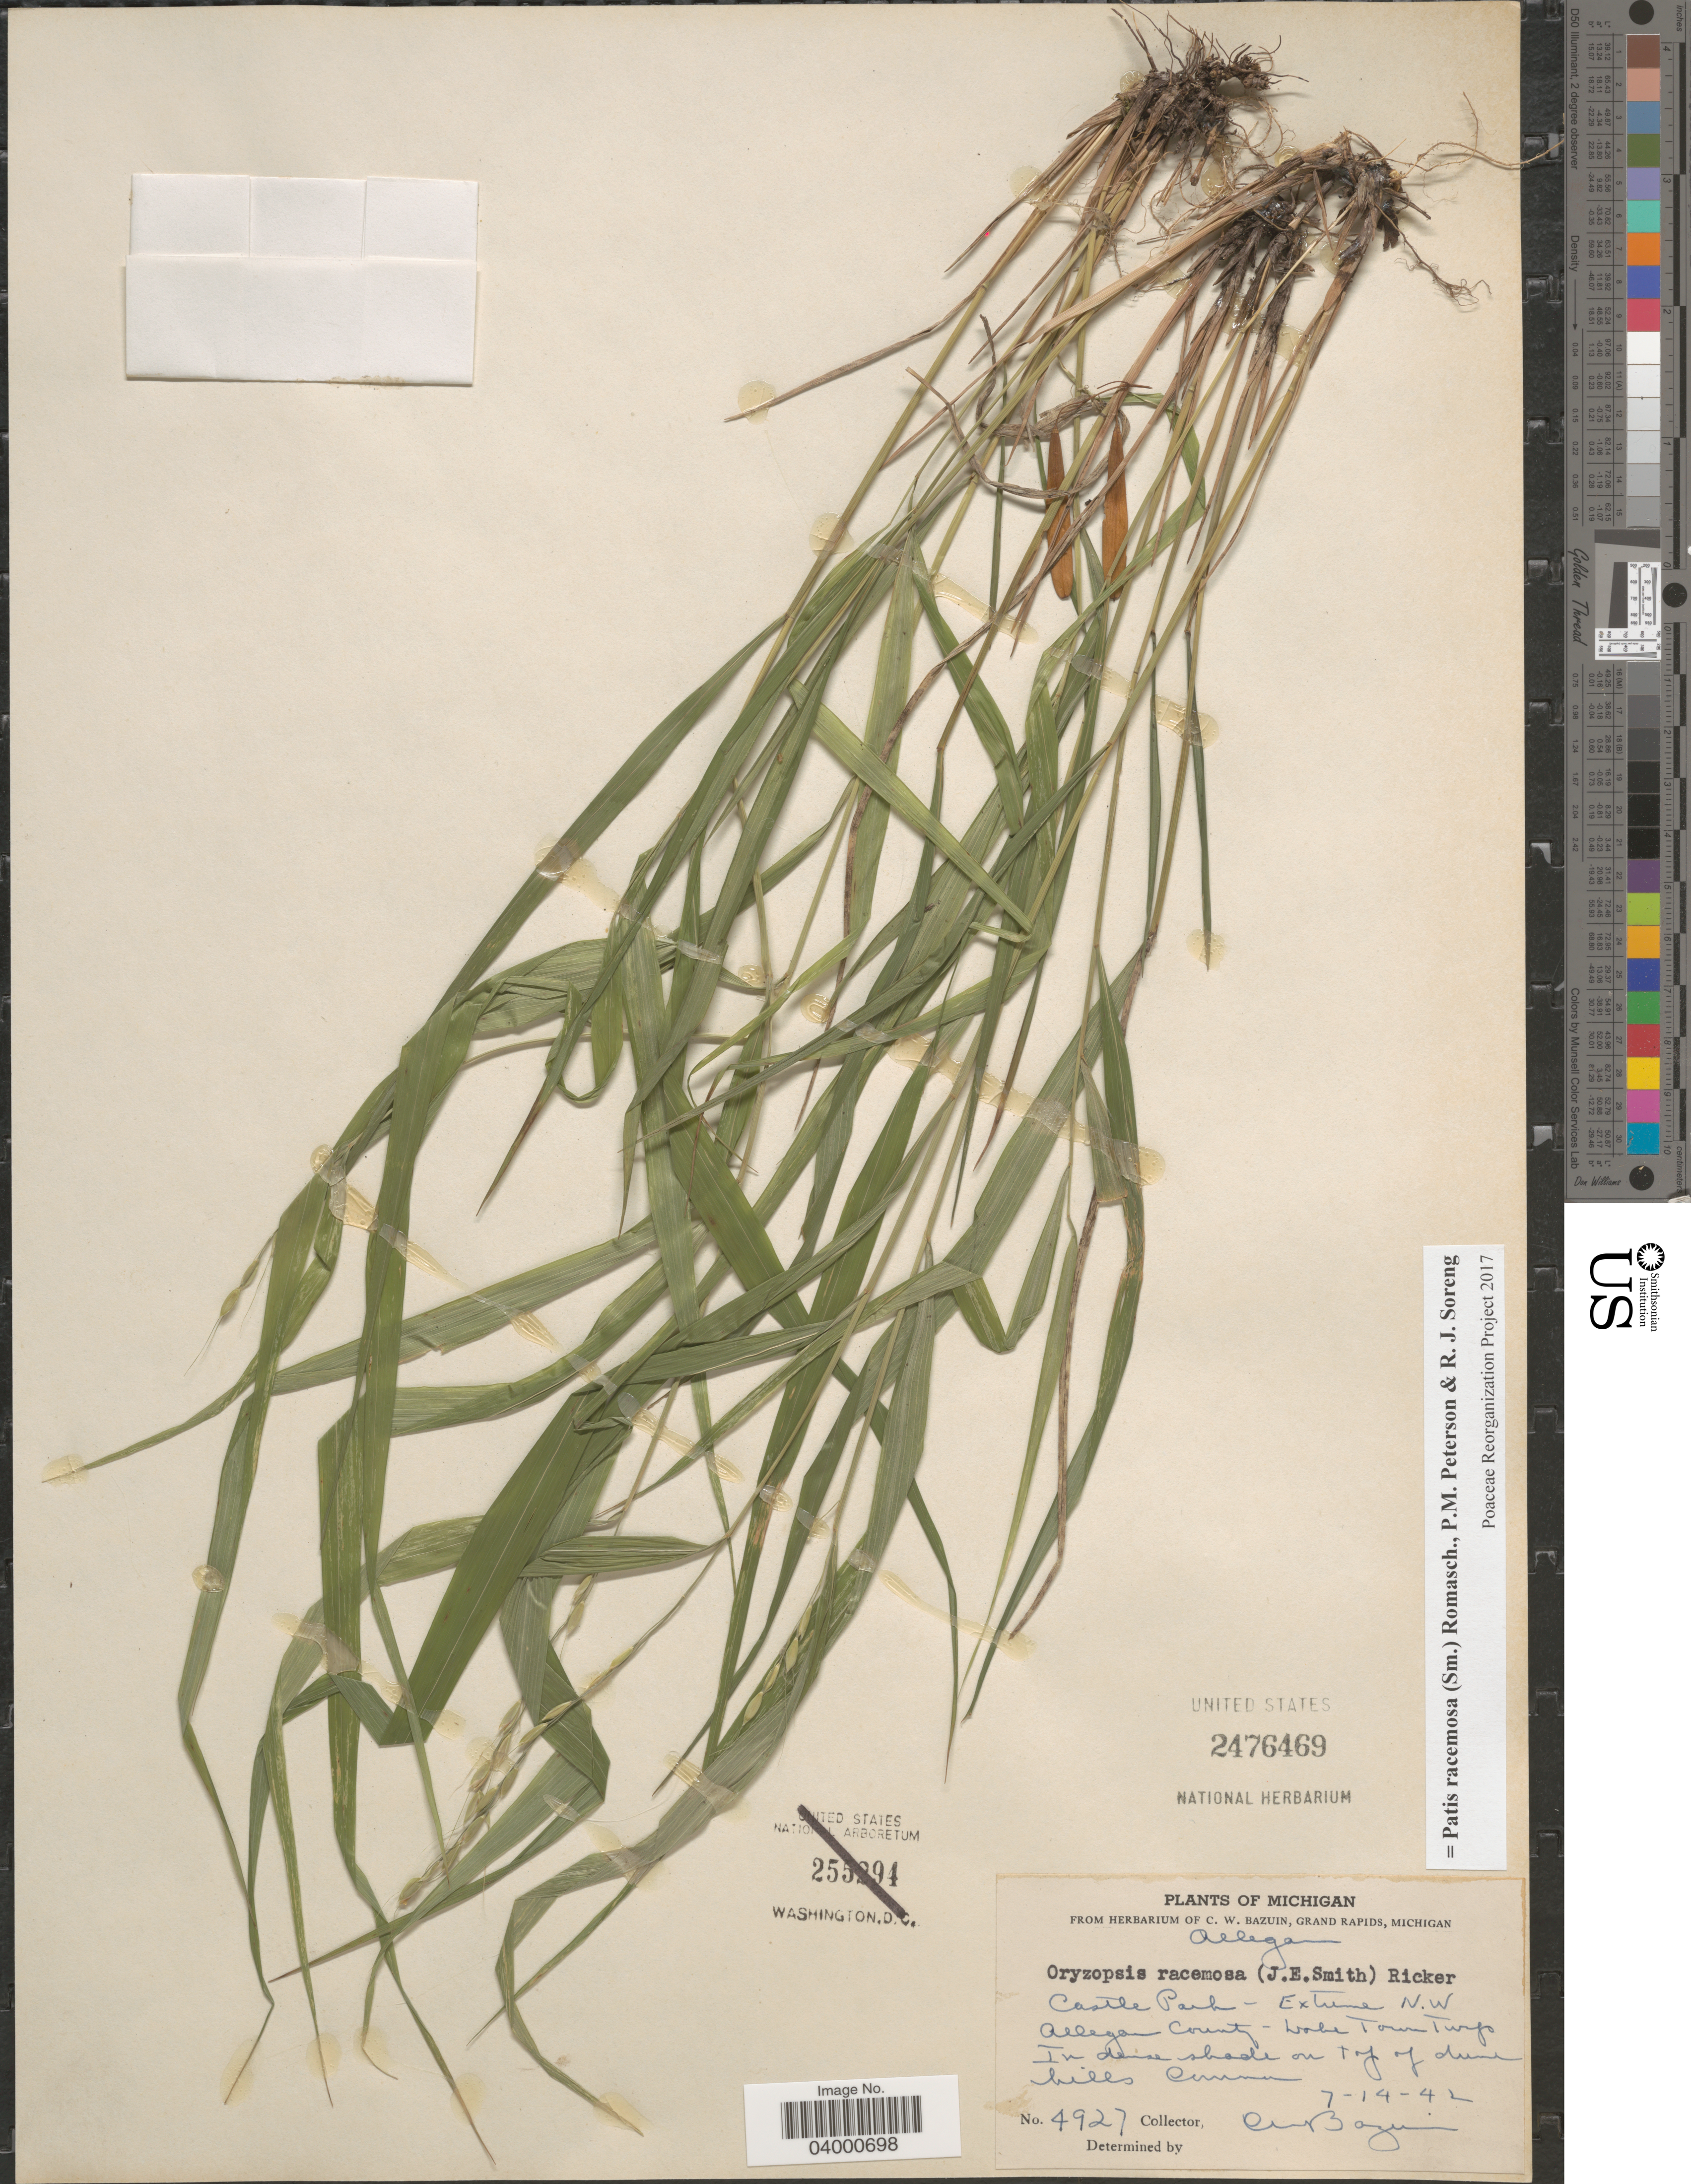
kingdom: Plantae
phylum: Tracheophyta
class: Liliopsida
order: Poales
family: Poaceae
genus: Patis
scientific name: Patis racemosa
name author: (Sm.) Romasch. et al.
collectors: C. Bazuin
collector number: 4927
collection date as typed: Transcribed d/m/y: 14/7/42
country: United States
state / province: Michigan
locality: Allegan. Castle Park - Extreme N.W. Allegan County - Lake Town Twp.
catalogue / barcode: US 2476469